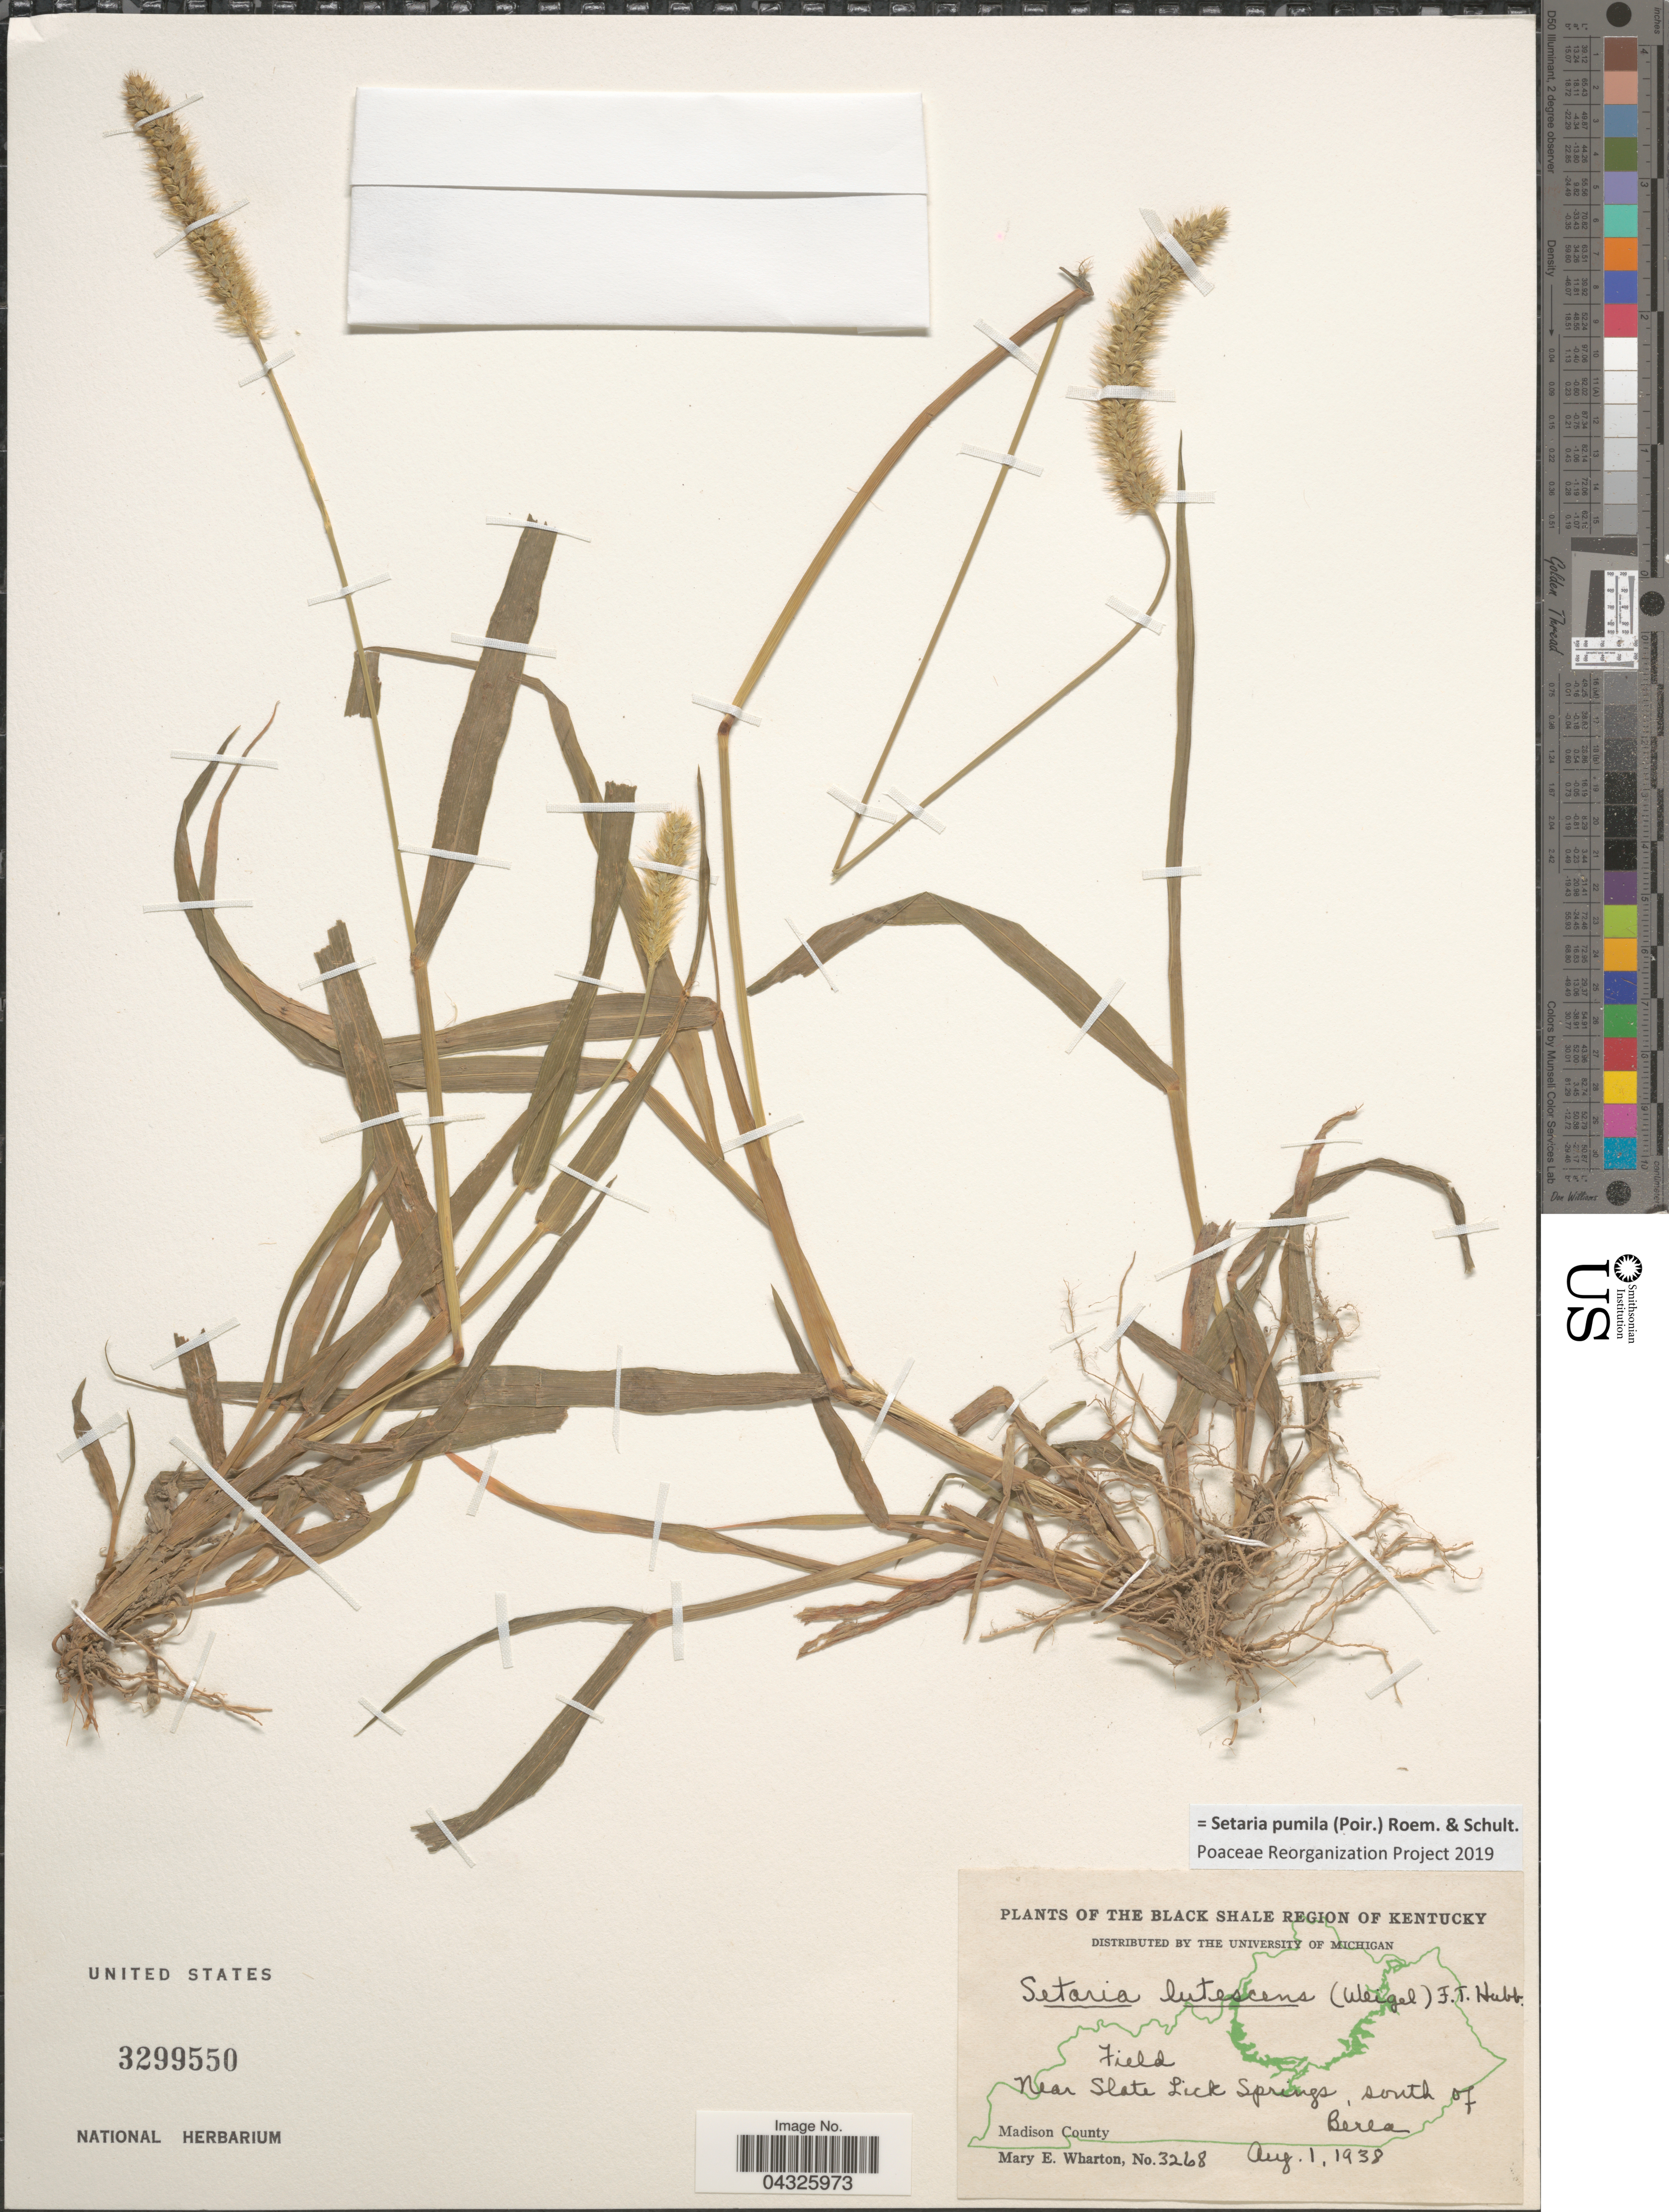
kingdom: Plantae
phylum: Tracheophyta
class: Liliopsida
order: Poales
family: Poaceae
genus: Setaria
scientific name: Setaria pumila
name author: (Poir.) Roem. & Schult.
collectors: M. Wharton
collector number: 3268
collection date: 1938-08-01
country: United States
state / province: Kentucky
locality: The Black Shale Region of Kentucky. Field. Near Slate Lick Springs, south of Berea. Madison County.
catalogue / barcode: US 3299550